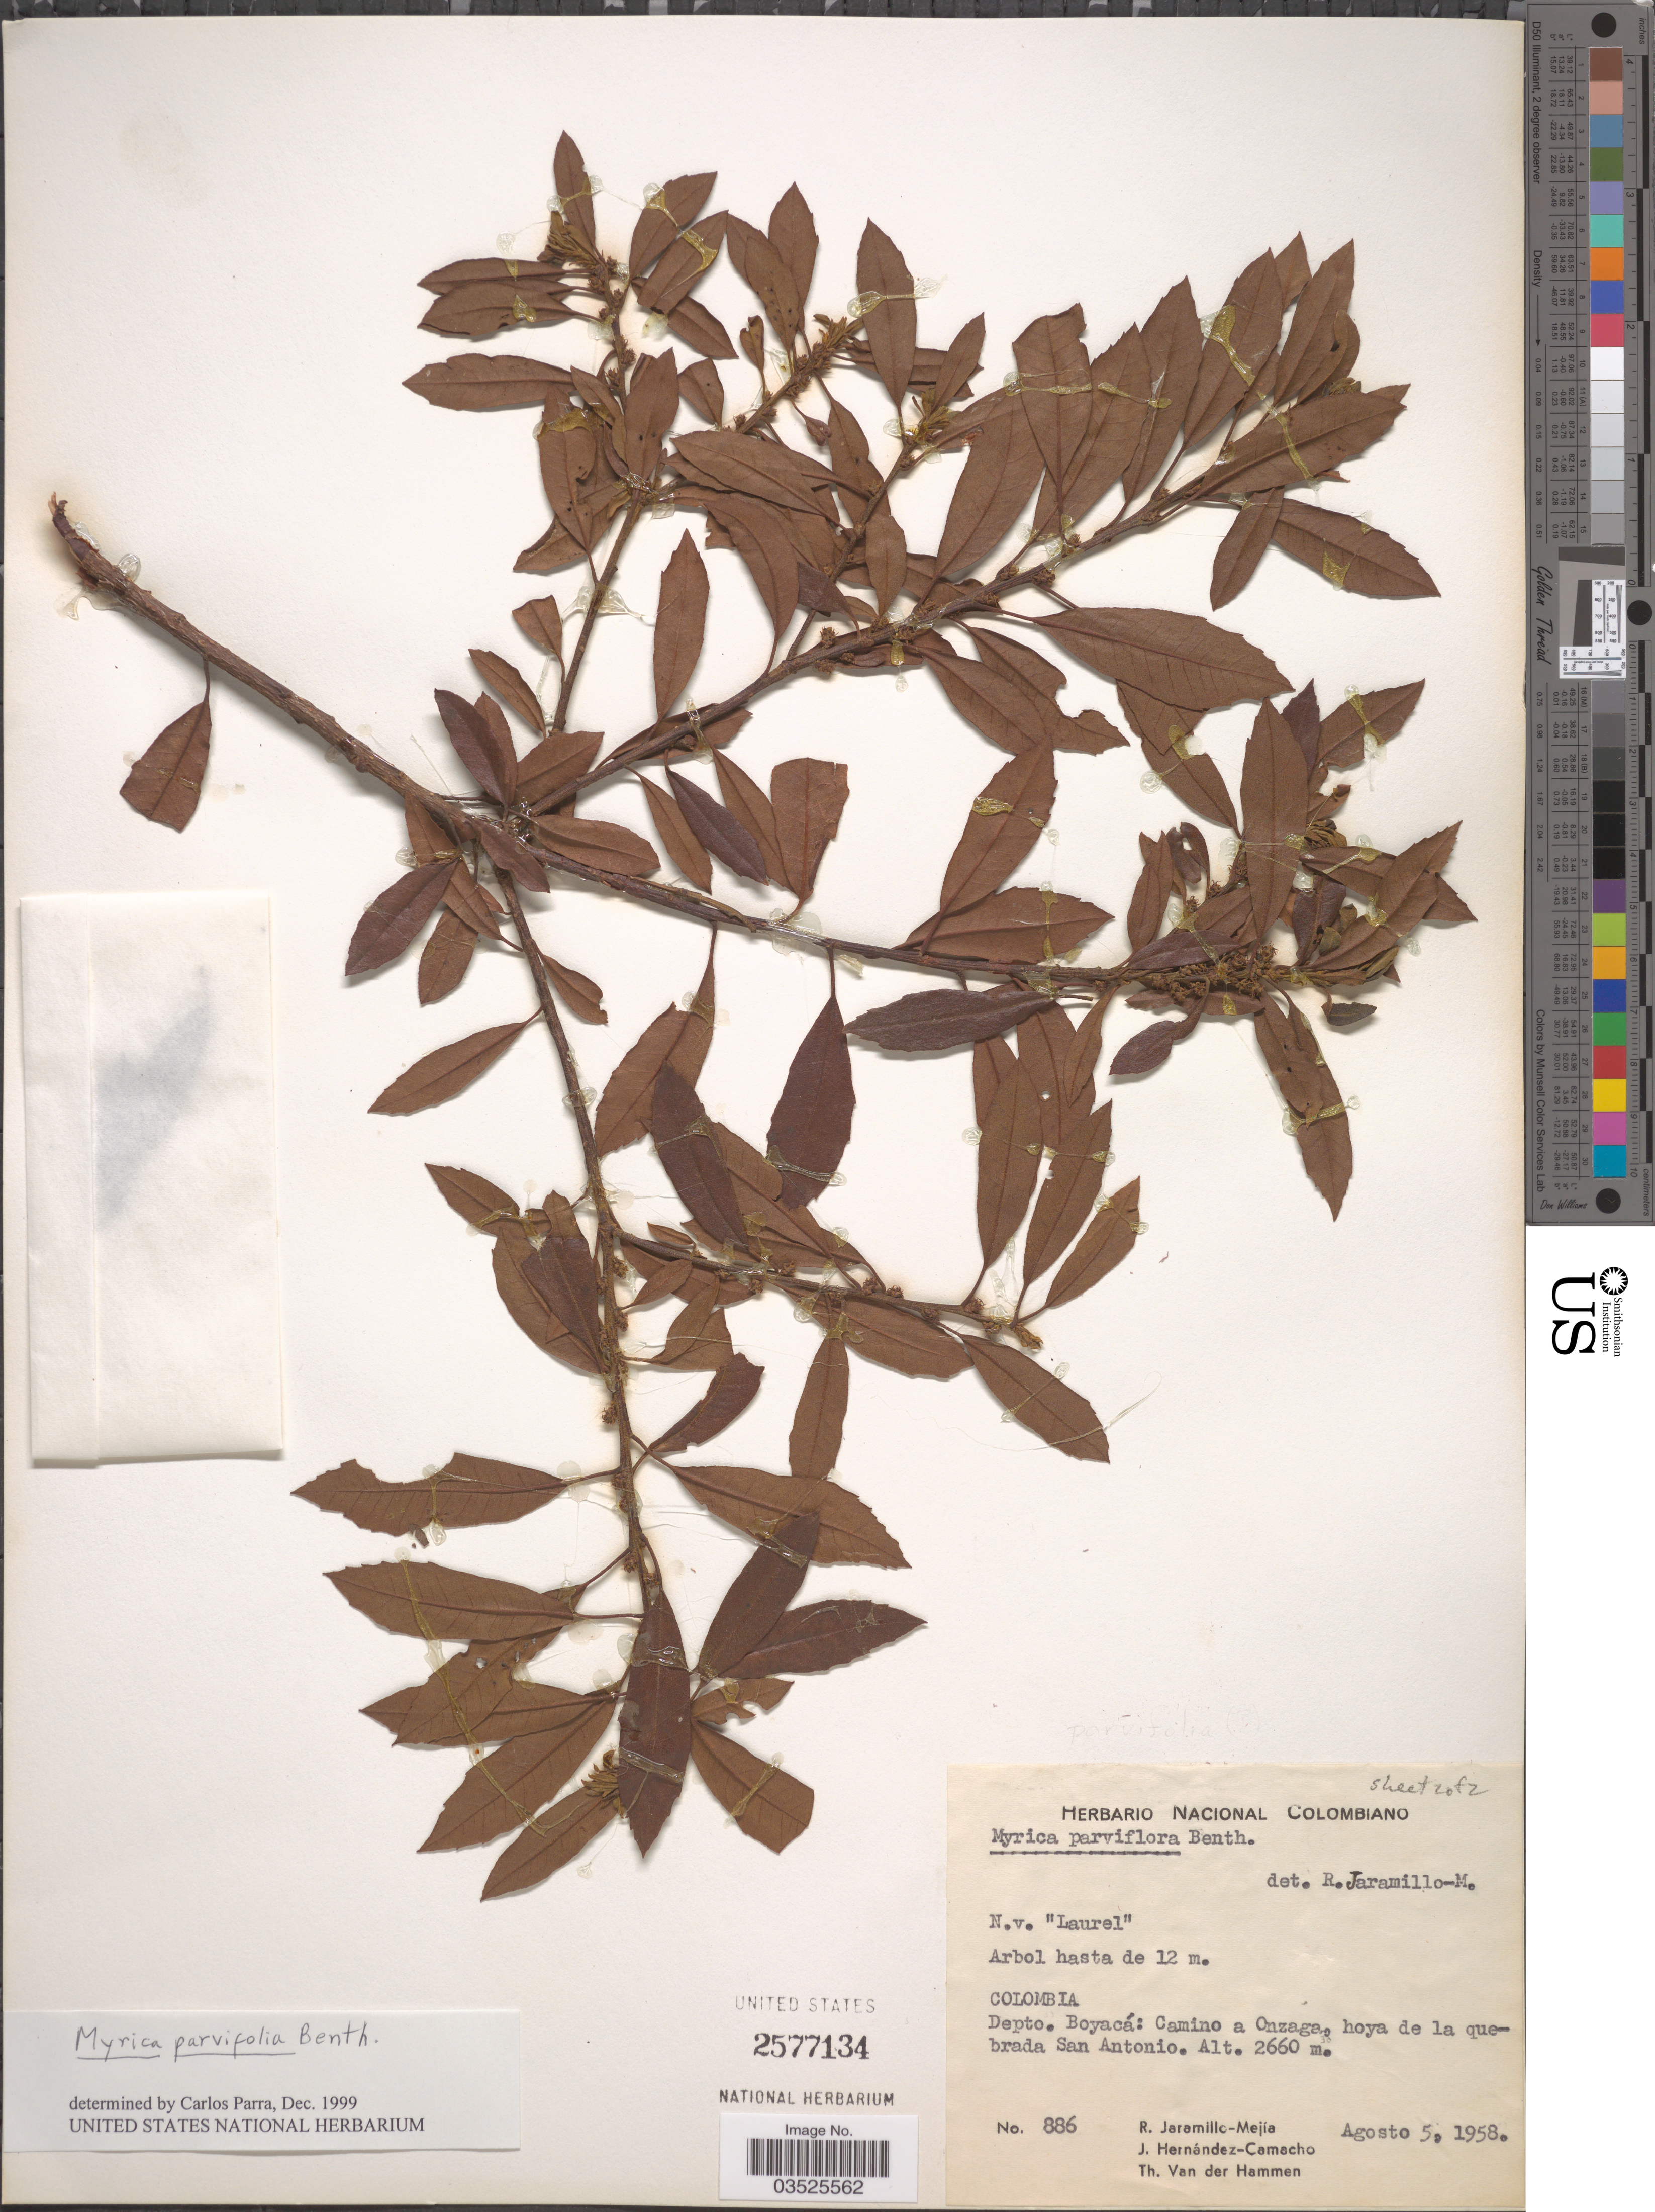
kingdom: Plantae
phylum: Tracheophyta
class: Magnoliopsida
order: Fagales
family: Myricaceae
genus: Morella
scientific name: Morella parvifolia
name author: (Benth.) Parra-Os.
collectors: R. Jaramillo M., J. Hernández-Camacho & T. Van der Hammen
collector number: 886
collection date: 1958-08-05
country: Colombia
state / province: Boyacá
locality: Dept. Boyacá: Camino a Onzaga, hoya de la quebrada San Antonio.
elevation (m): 2660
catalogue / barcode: US 2577134